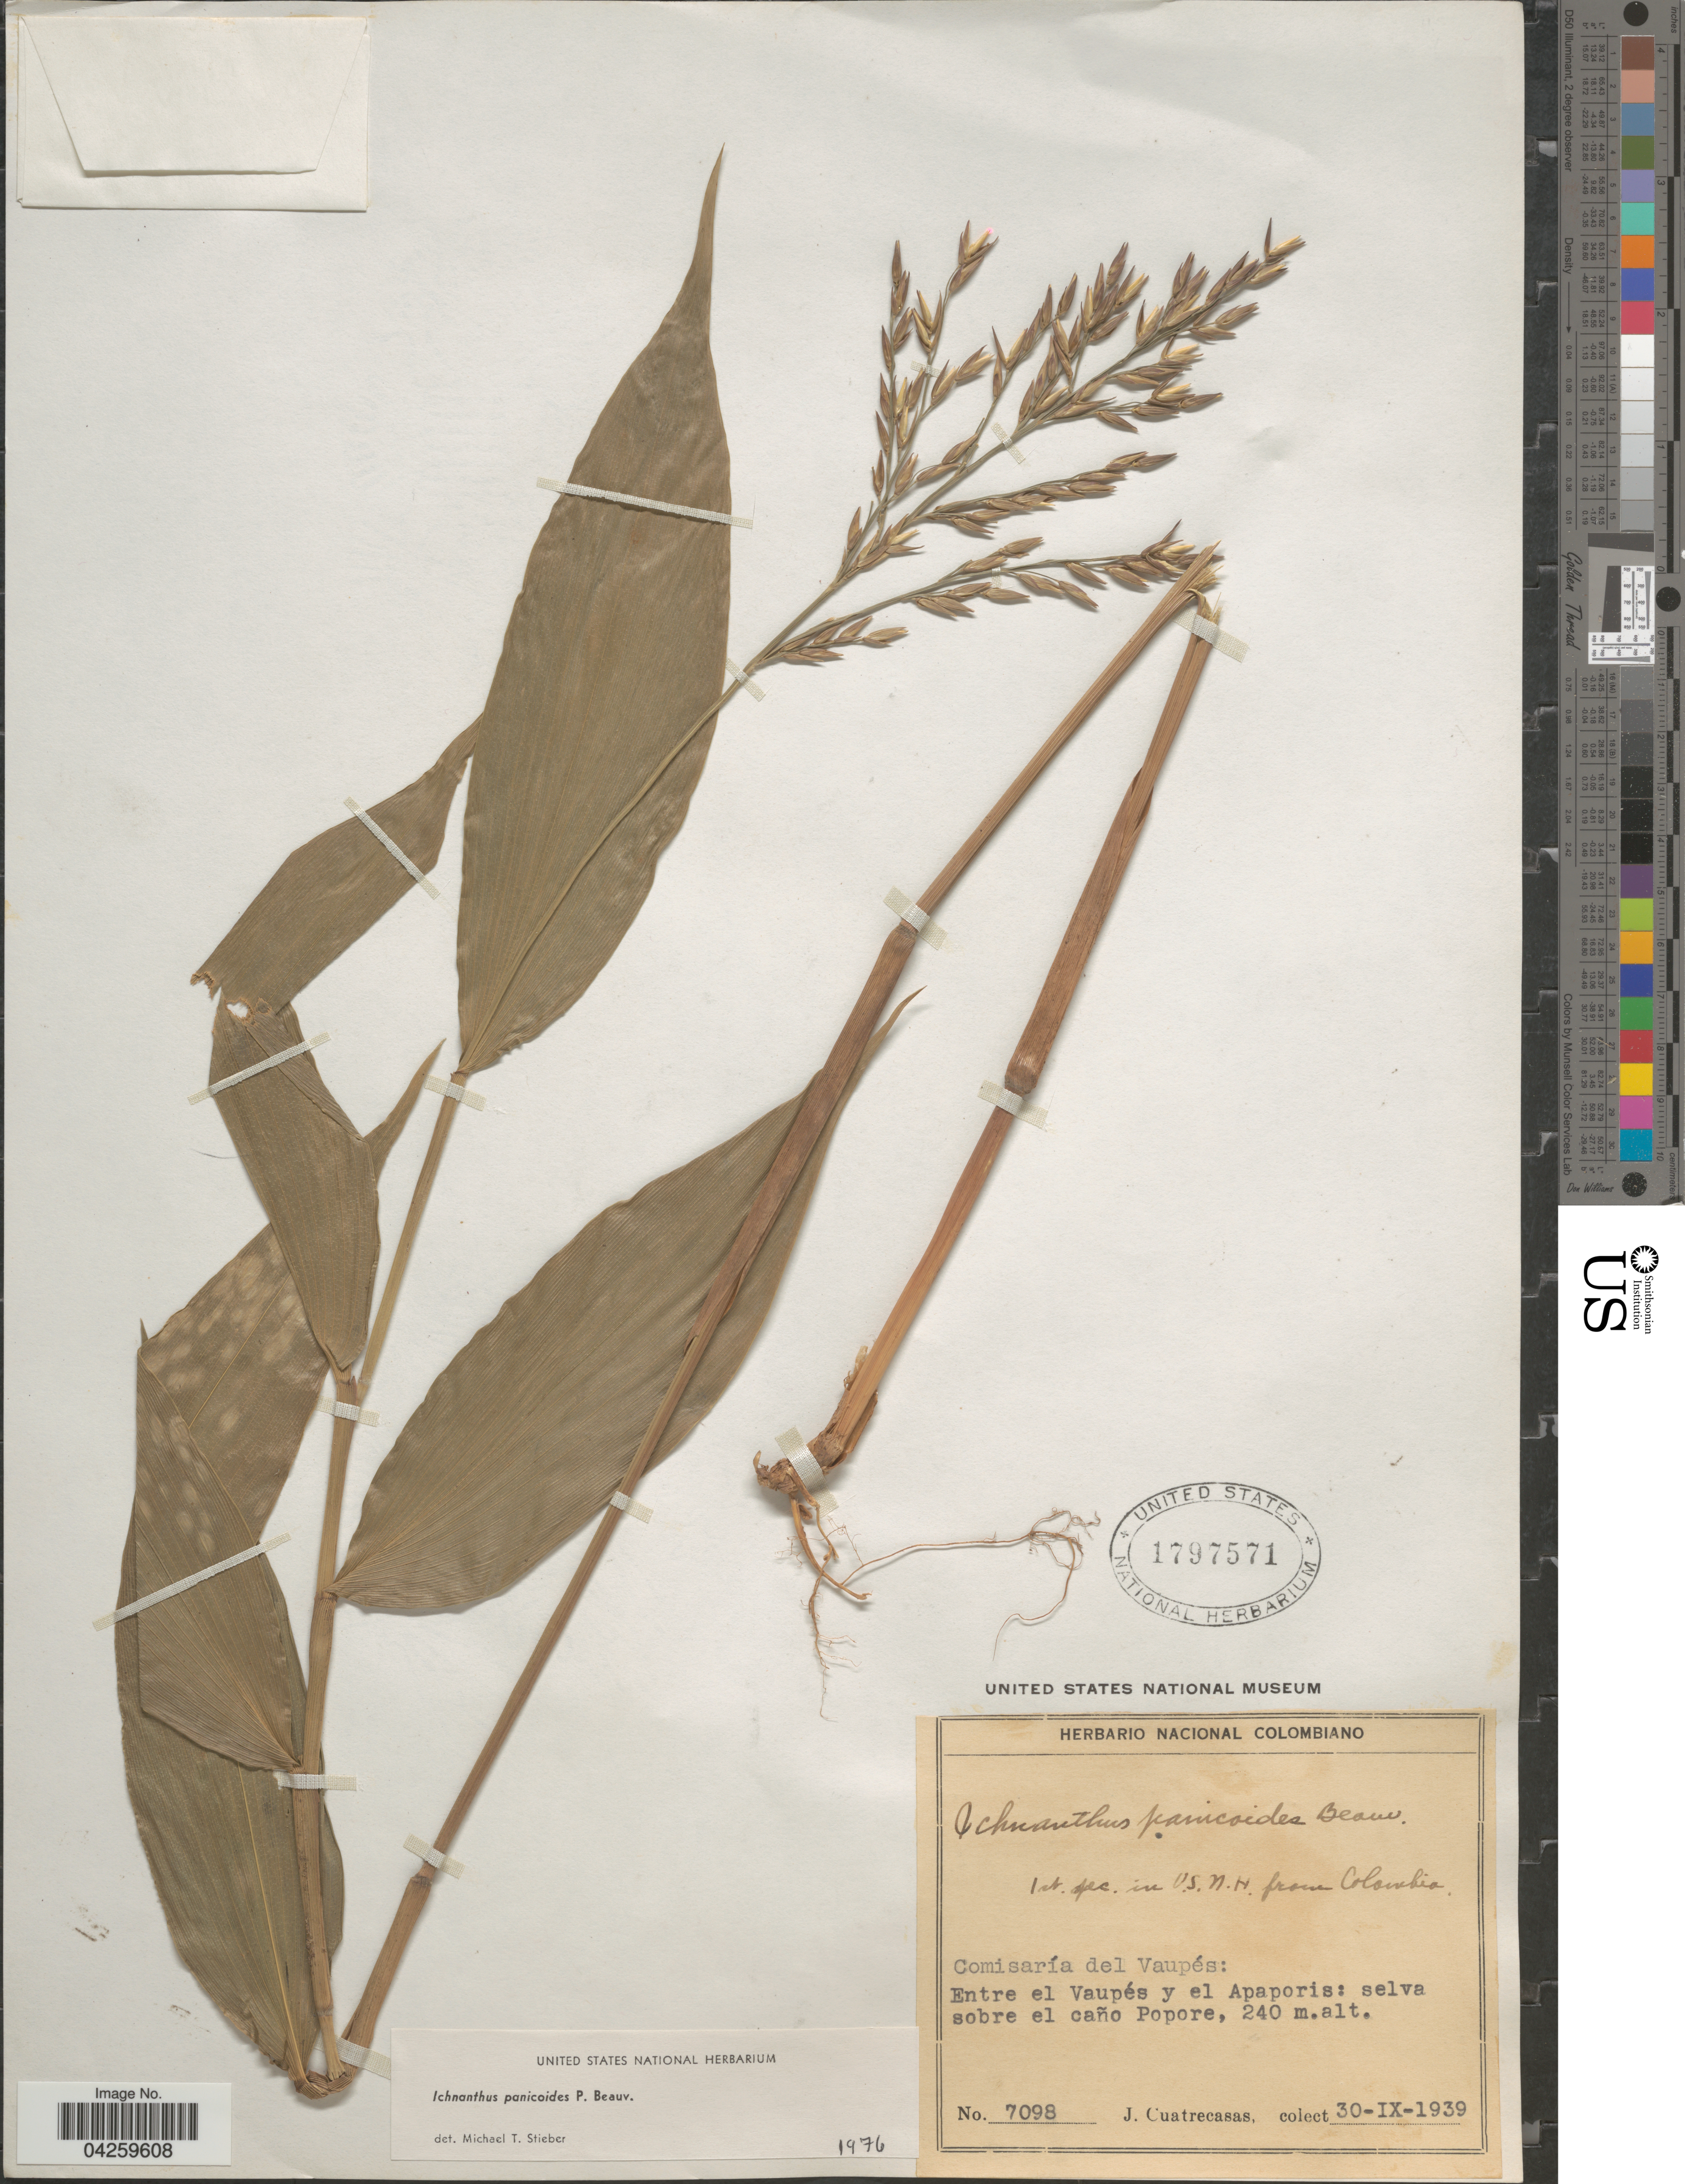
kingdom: Plantae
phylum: Tracheophyta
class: Liliopsida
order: Poales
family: Poaceae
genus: Ichnanthus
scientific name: Ichnanthus panicoides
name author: P. Beauv.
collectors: J. Cuatrecasas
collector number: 7098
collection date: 1939-09-30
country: Colombia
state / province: Vaupés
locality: Comisaría del Vaupés: Entre el Vaupés y el Apaporis: selva sobre el caño Popore.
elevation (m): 240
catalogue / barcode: US 1797571